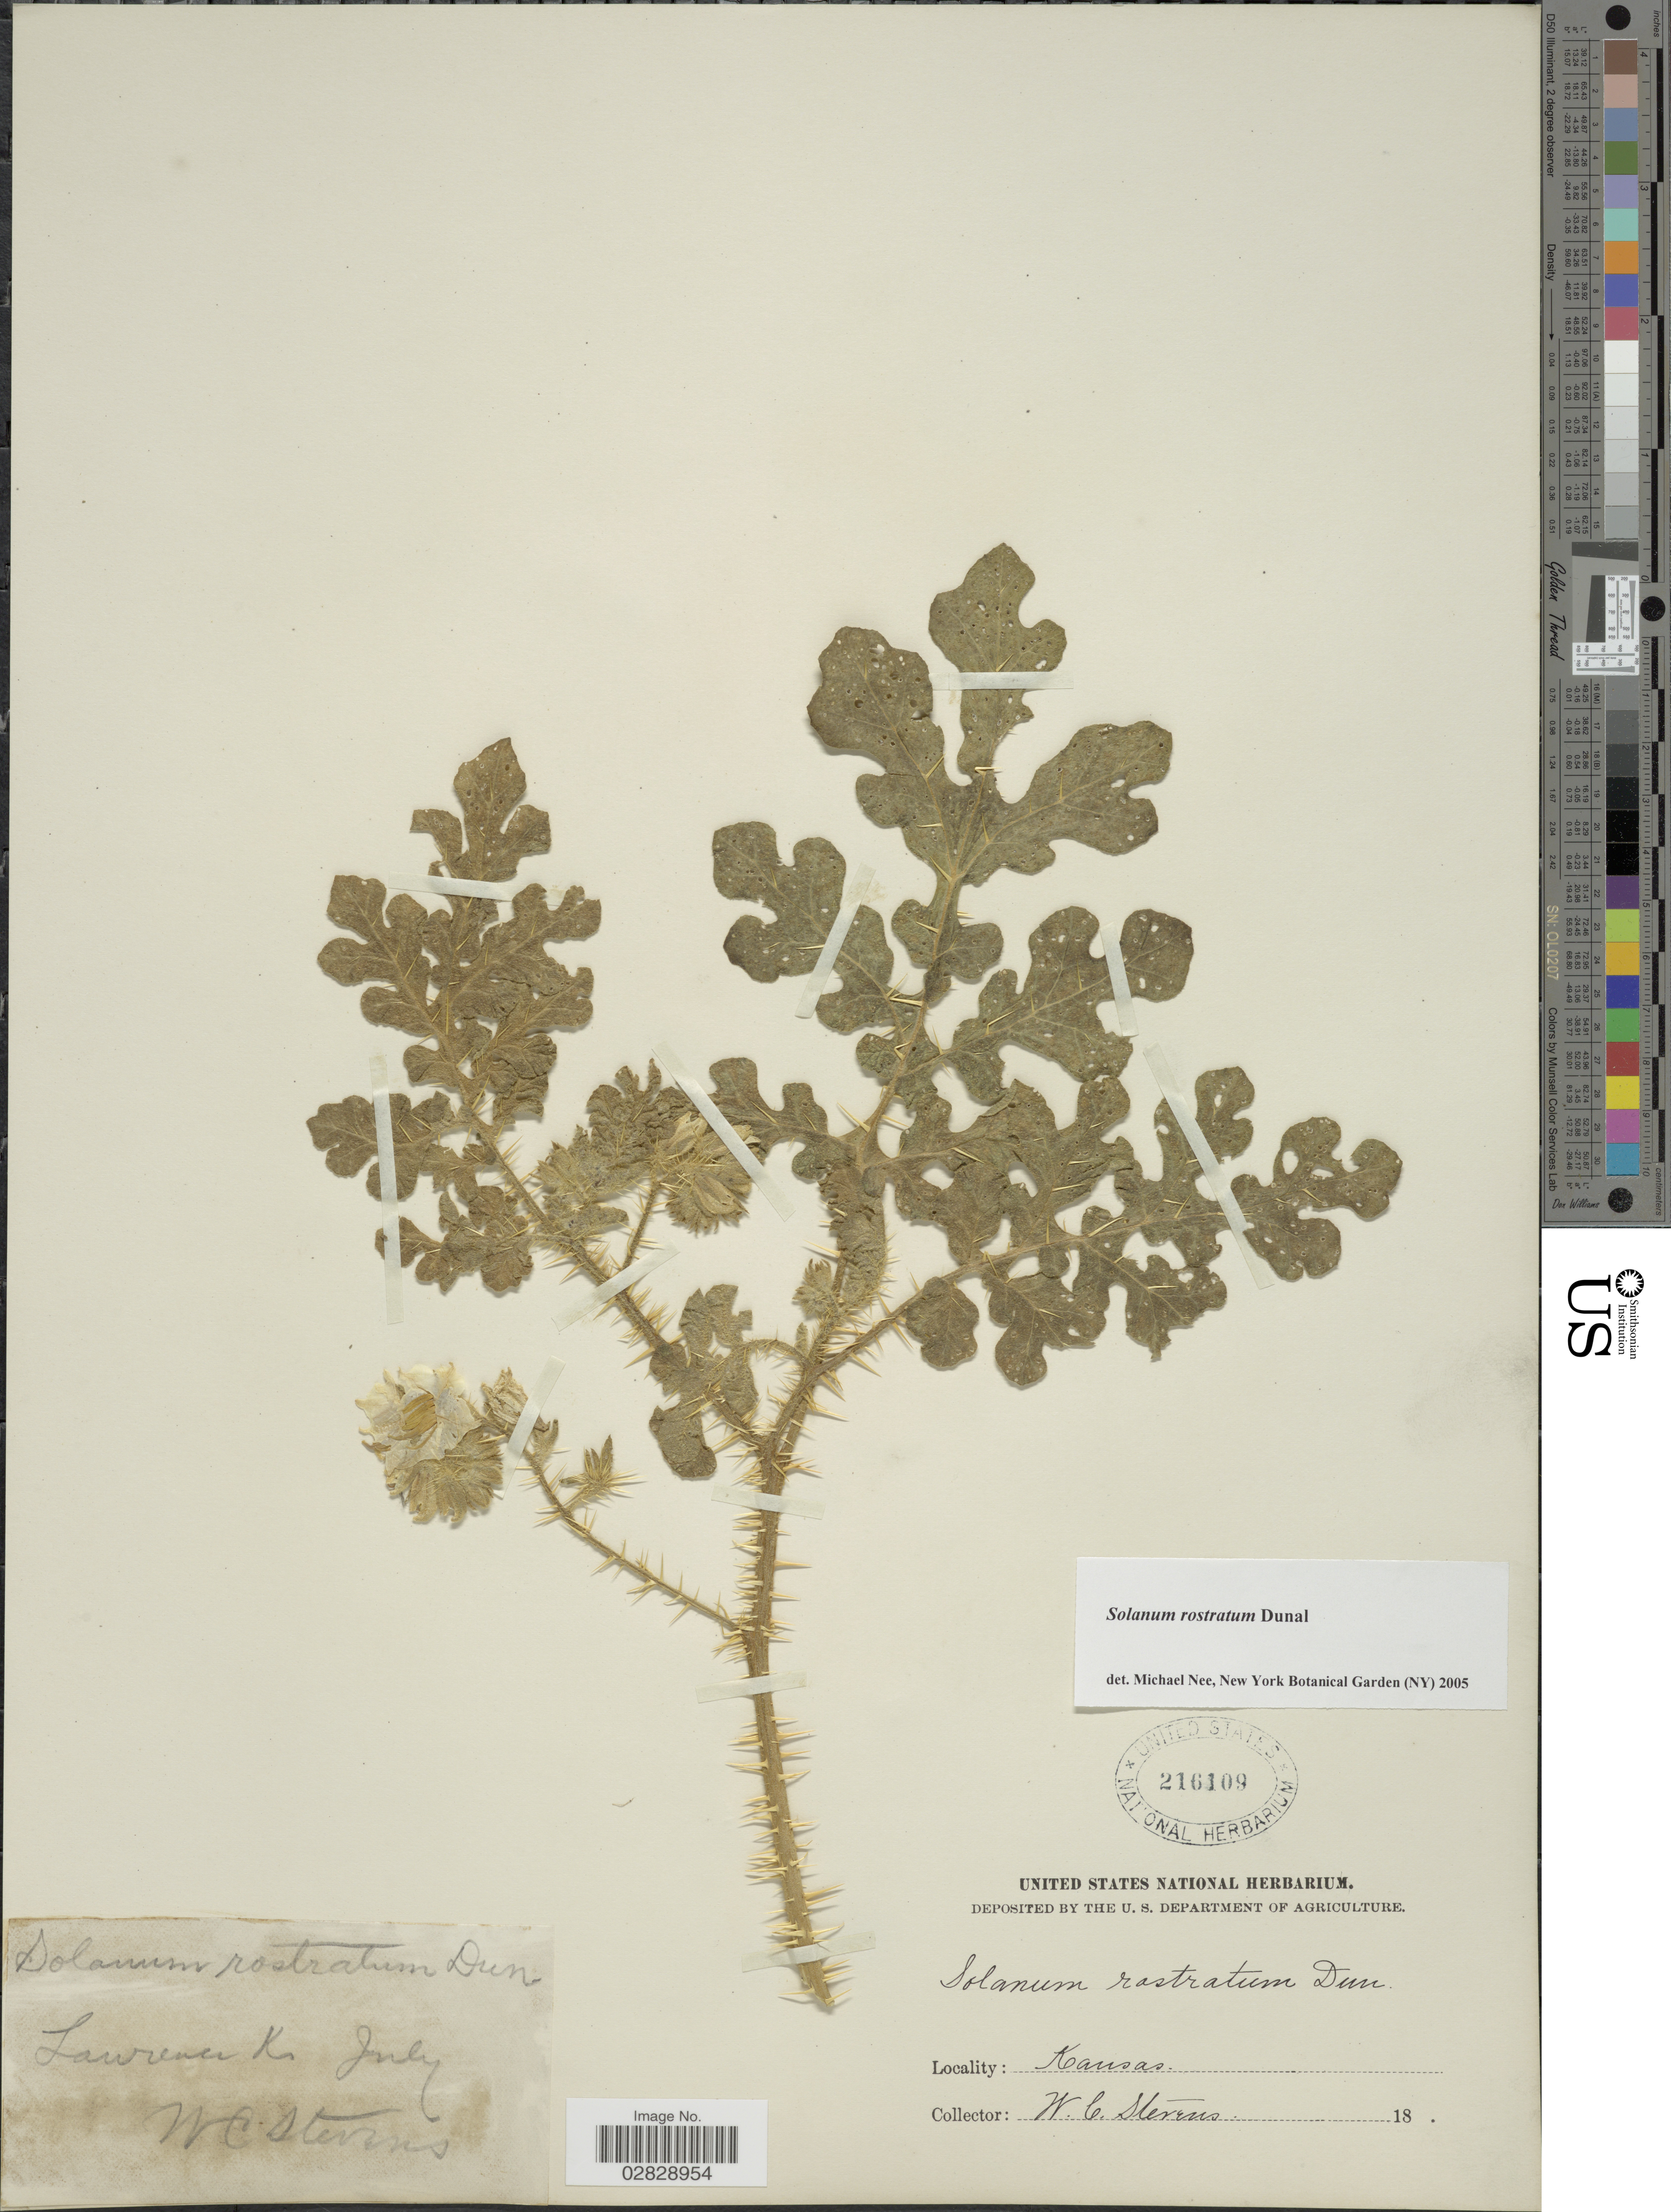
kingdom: Plantae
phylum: Tracheophyta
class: Magnoliopsida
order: Solanales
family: Solanaceae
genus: Solanum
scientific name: Solanum rostratum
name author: Dunal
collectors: W. C. Stevens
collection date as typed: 18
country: United States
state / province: Kansas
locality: Lawrence.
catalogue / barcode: US 216109